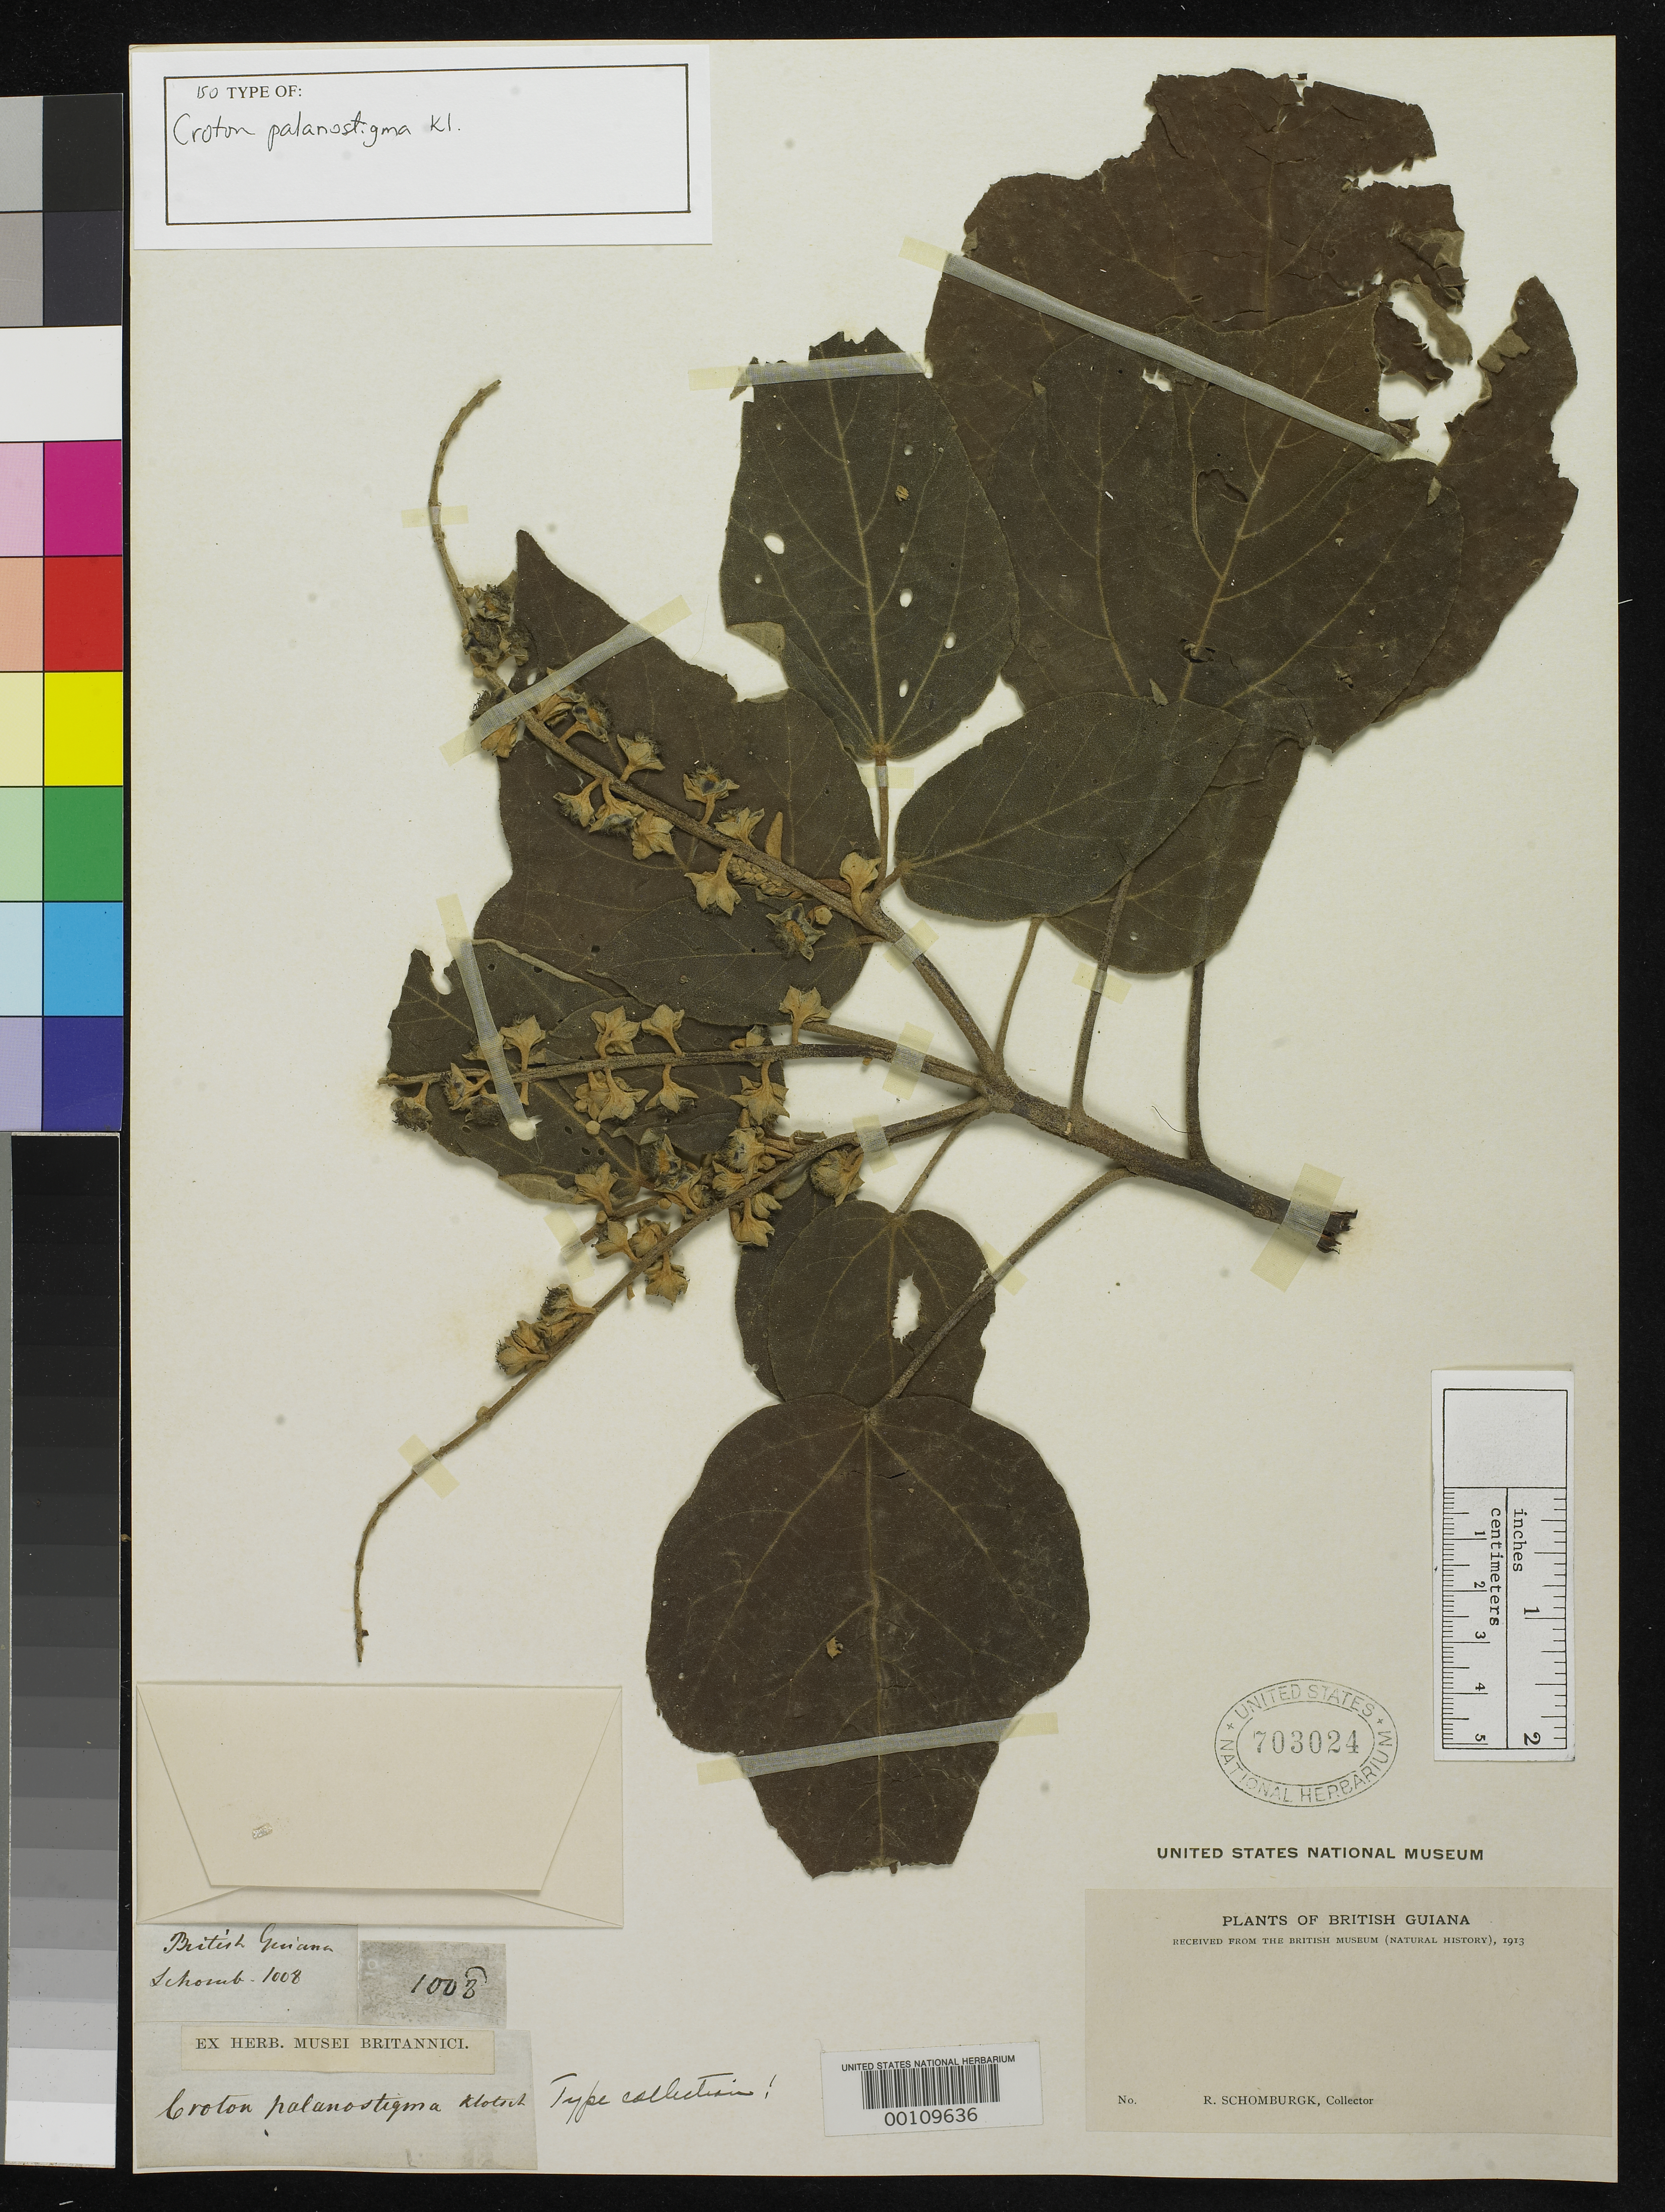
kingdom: Plantae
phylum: Tracheophyta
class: Magnoliopsida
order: Malpighiales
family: Euphorbiaceae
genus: Croton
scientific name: Croton palanostigma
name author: Klotzsch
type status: Isosyntype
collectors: M. R. Schomburgk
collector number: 1008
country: Guyana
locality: River Padawire.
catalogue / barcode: US 703024